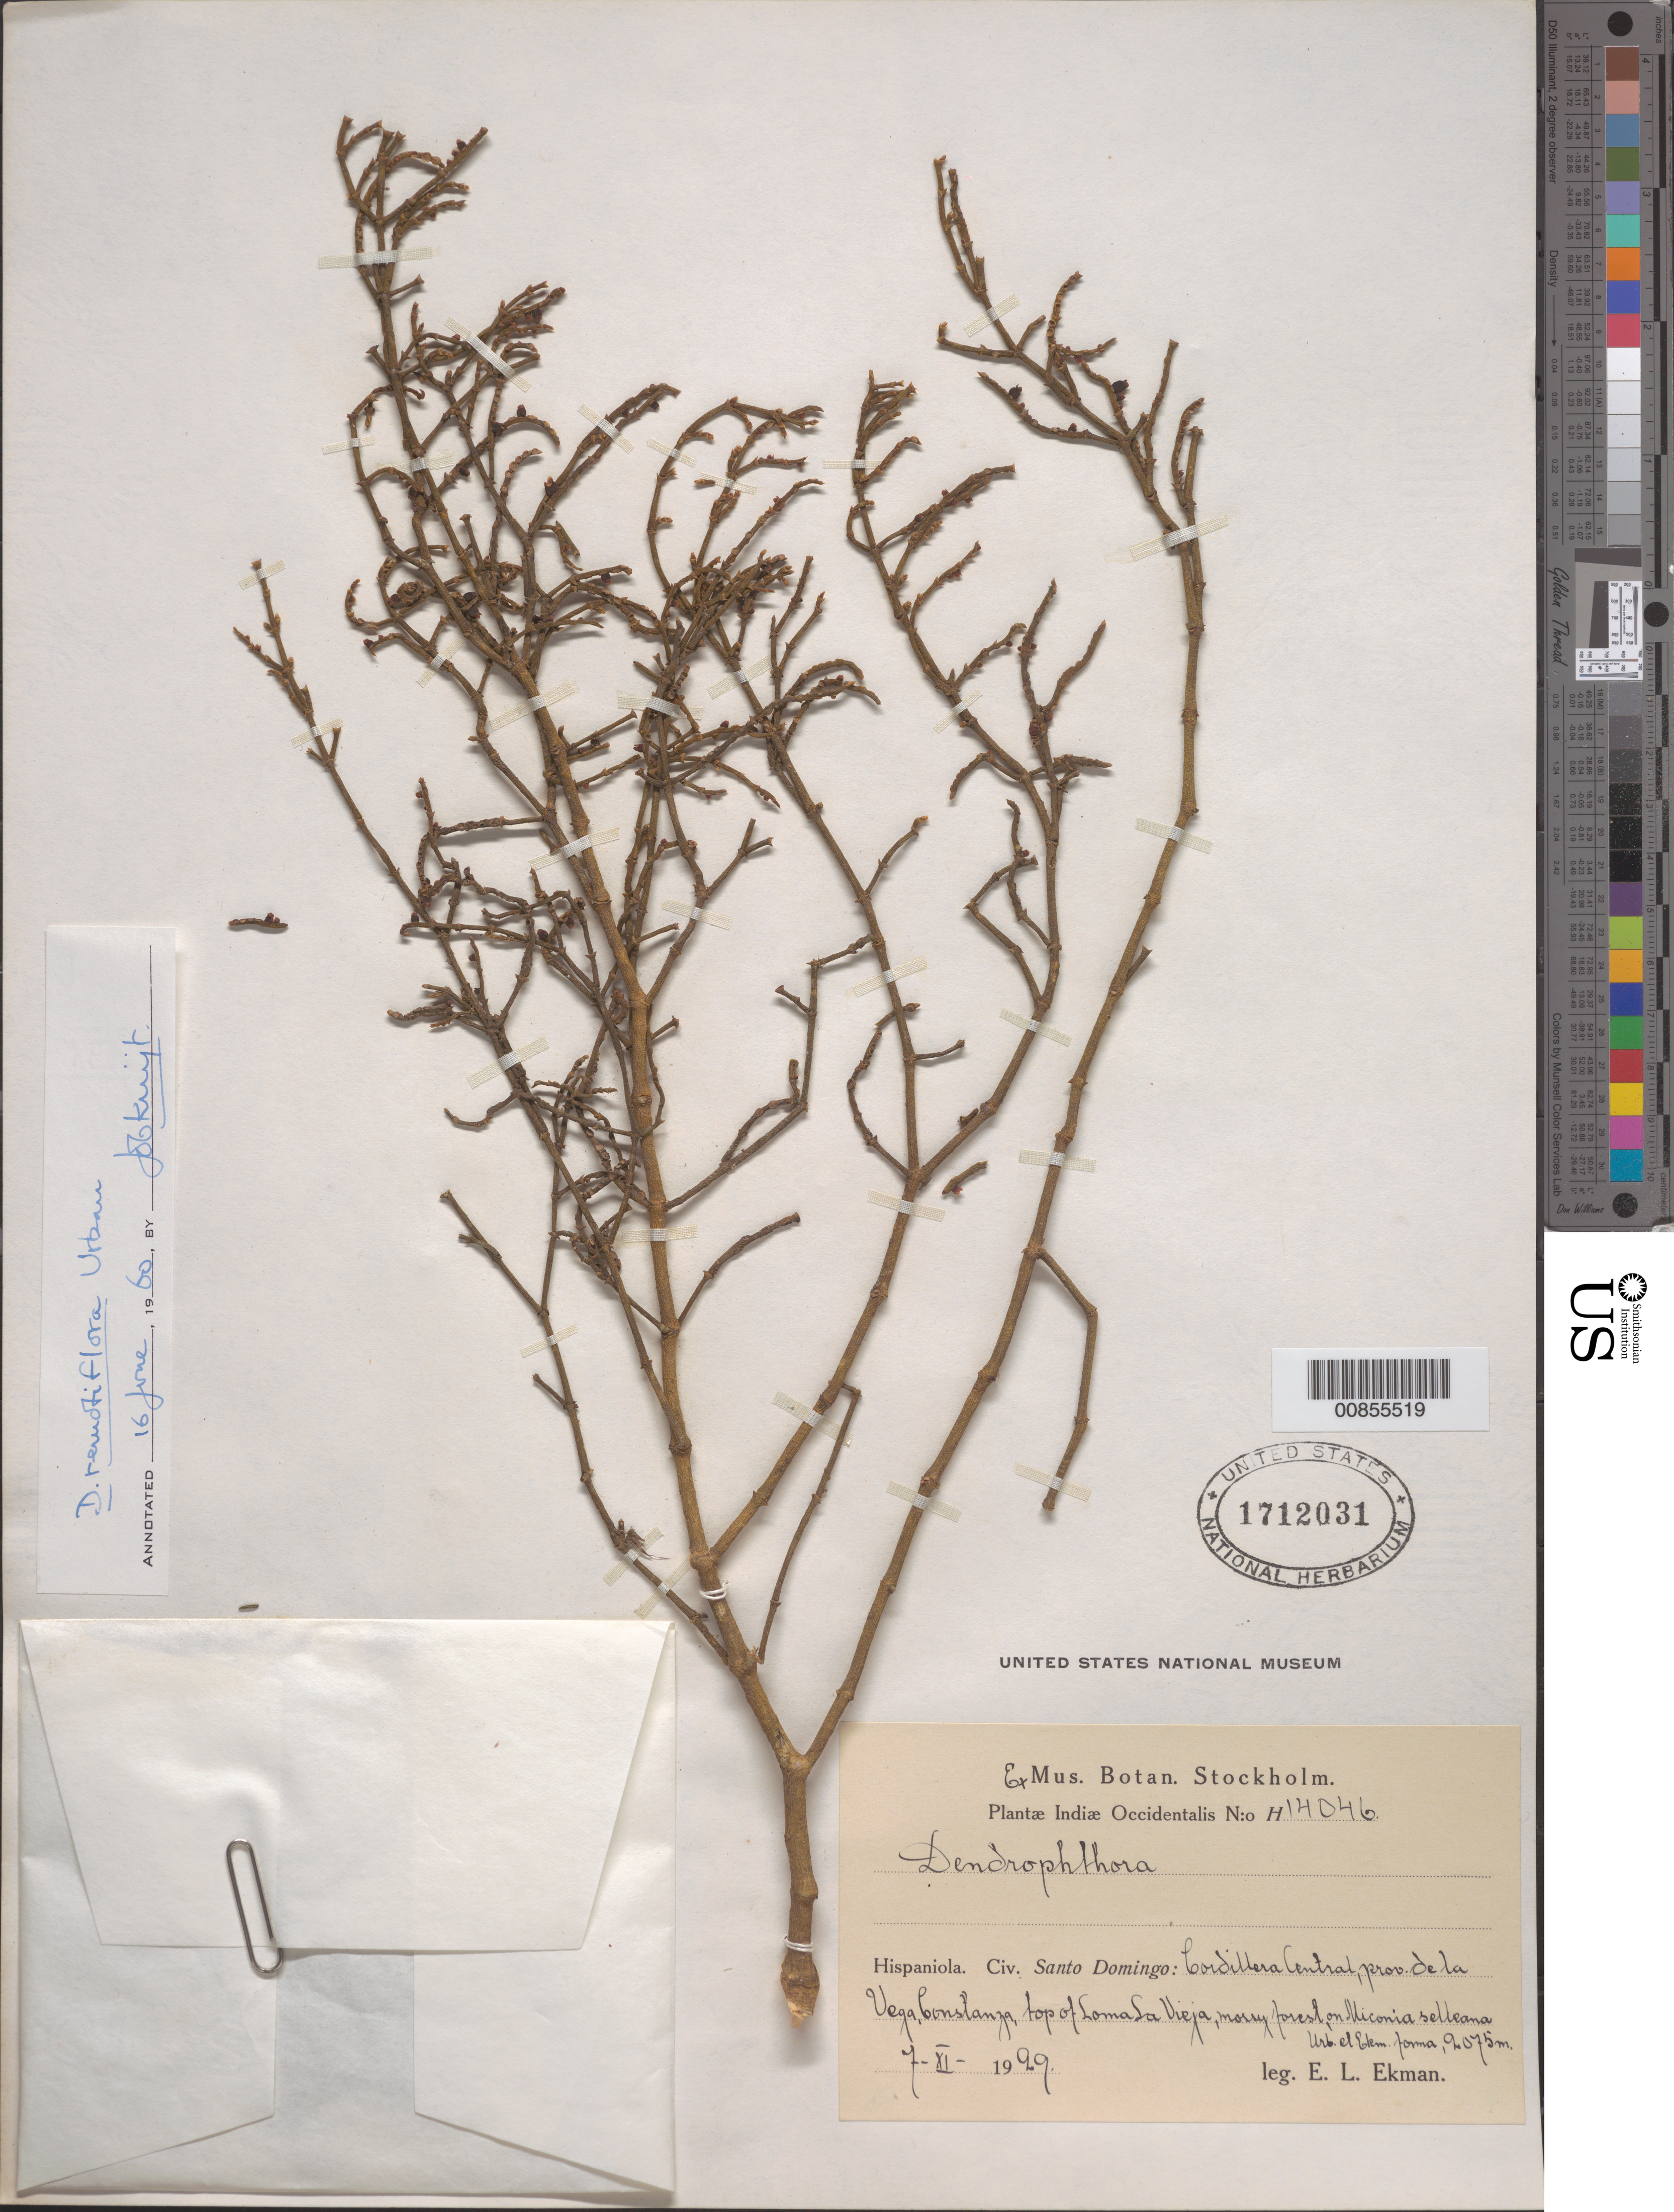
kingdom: Plantae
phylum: Tracheophyta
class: Magnoliopsida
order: Santalales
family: Viscaceae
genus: Dendrophthora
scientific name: Dendrophthora remotiflora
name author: Urb.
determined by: Kuijt, Job, (CANADA)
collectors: E. L. Ekman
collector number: H 14046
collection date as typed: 07 Nov 1929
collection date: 1929-11-07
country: Dominican Republic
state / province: La Vega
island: Hispaniola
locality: Cordillera Central, Constanza, top of Loma La Vieja.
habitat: Mossy forest. On Miconia selleana Urb. & Ekman.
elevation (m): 2075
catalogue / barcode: US 1712031